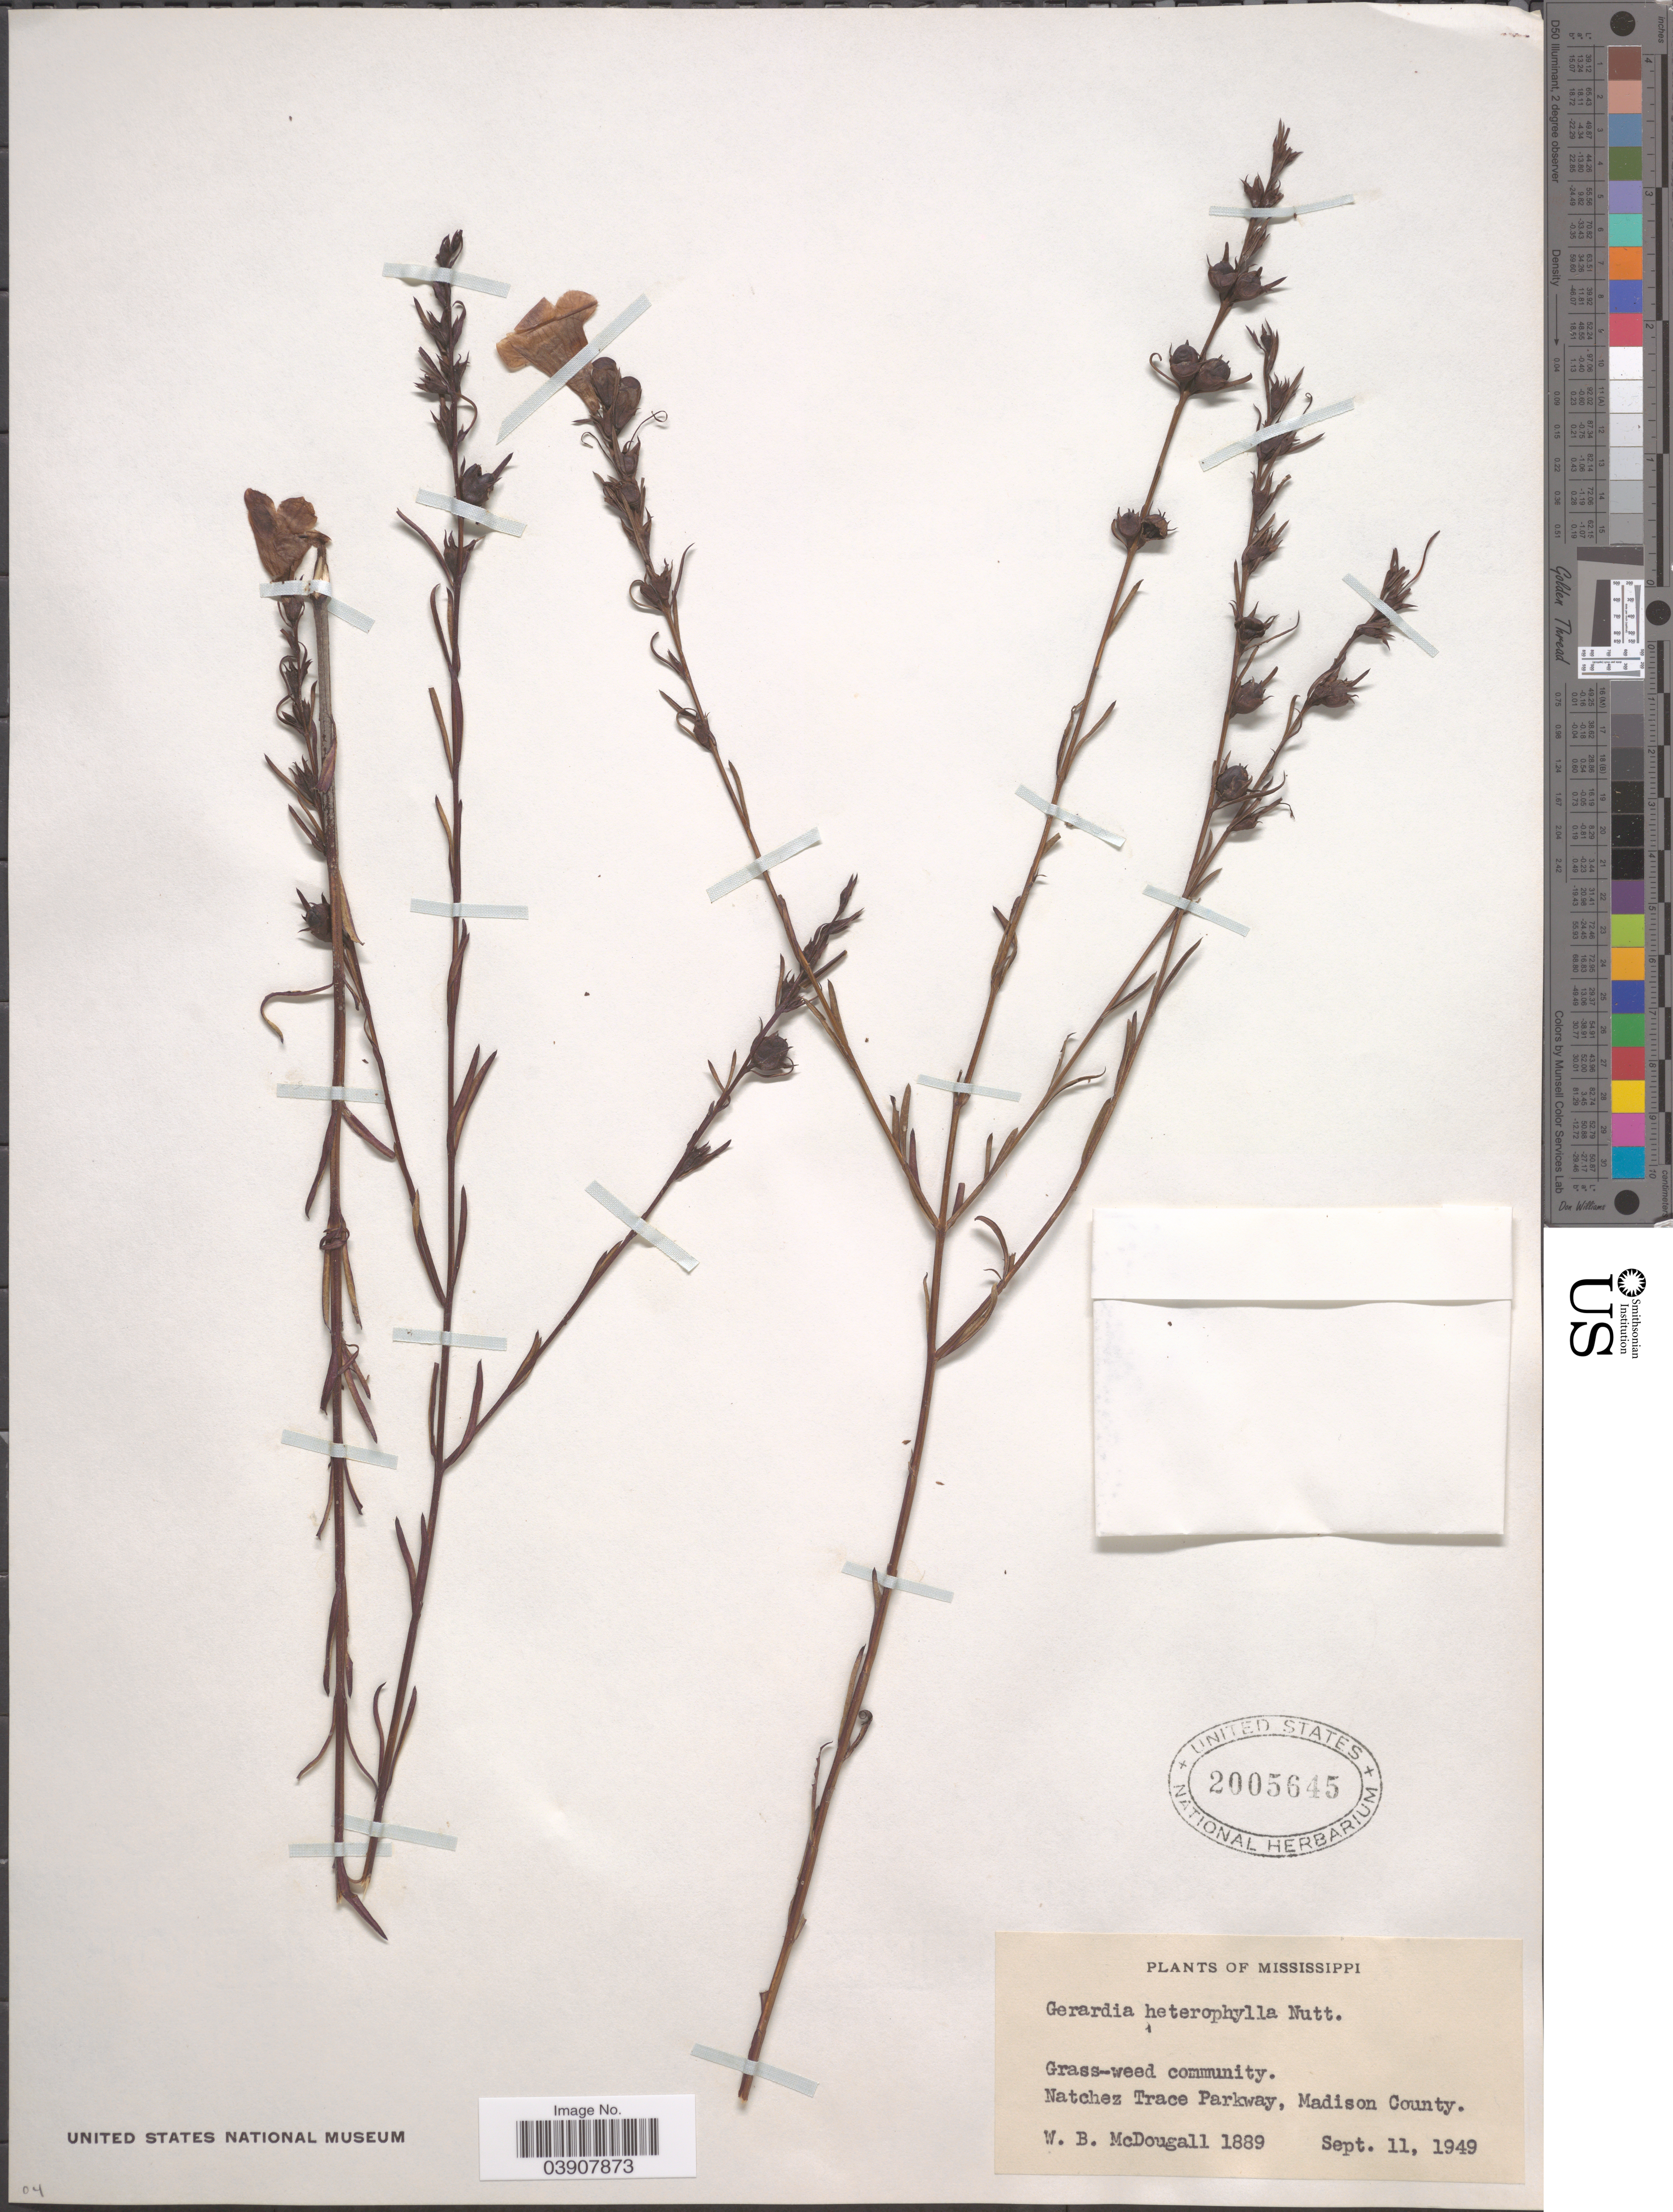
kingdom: Plantae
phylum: Tracheophyta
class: Magnoliopsida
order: Lamiales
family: Orobanchaceae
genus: Agalinis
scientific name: Agalinis heterophylla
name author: (Nutt.) Small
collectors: W. B. McDougall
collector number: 1889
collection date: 1949-09-11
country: United States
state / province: Mississippi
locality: Natchez Trace Parkway, Madison County.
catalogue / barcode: US 2005645